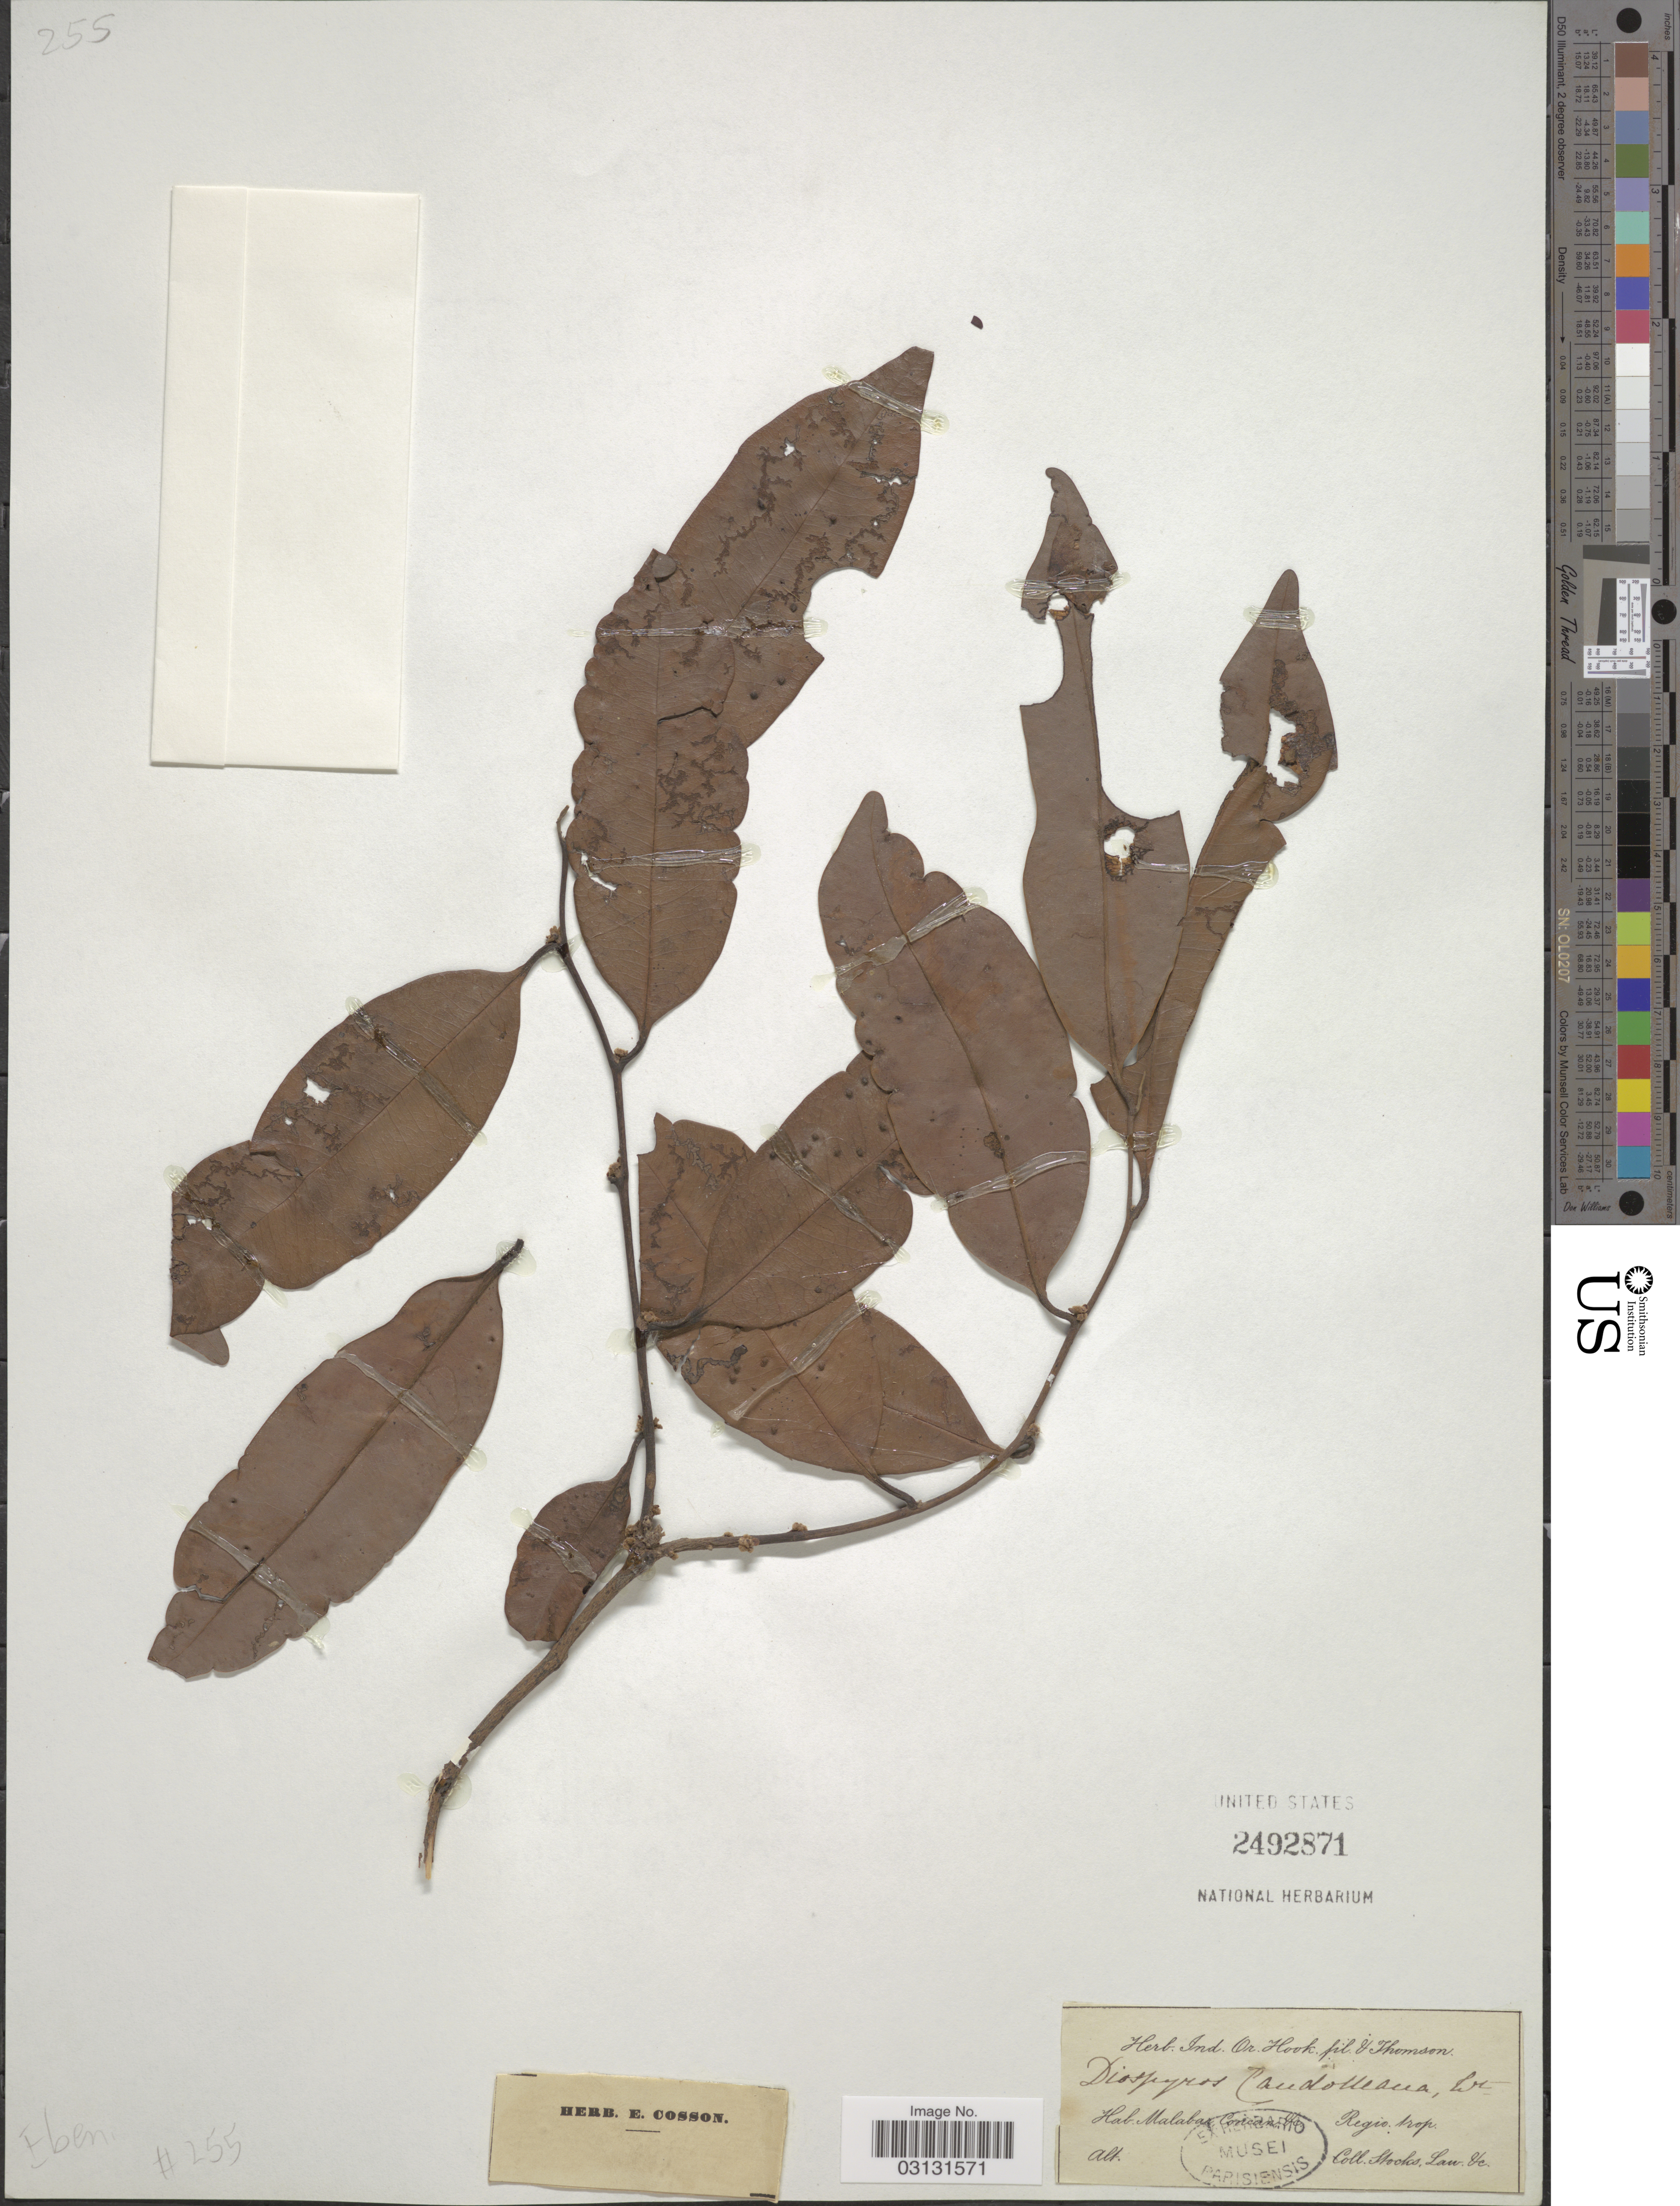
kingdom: Plantae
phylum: Tracheophyta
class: Magnoliopsida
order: Ericales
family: Ebenaceae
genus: Diospyros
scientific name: Diospyros candolleana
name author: Wight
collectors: J. Law & J. Stocks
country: India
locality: Malabar Concan &c. Regio. trop.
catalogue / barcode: US 2492871